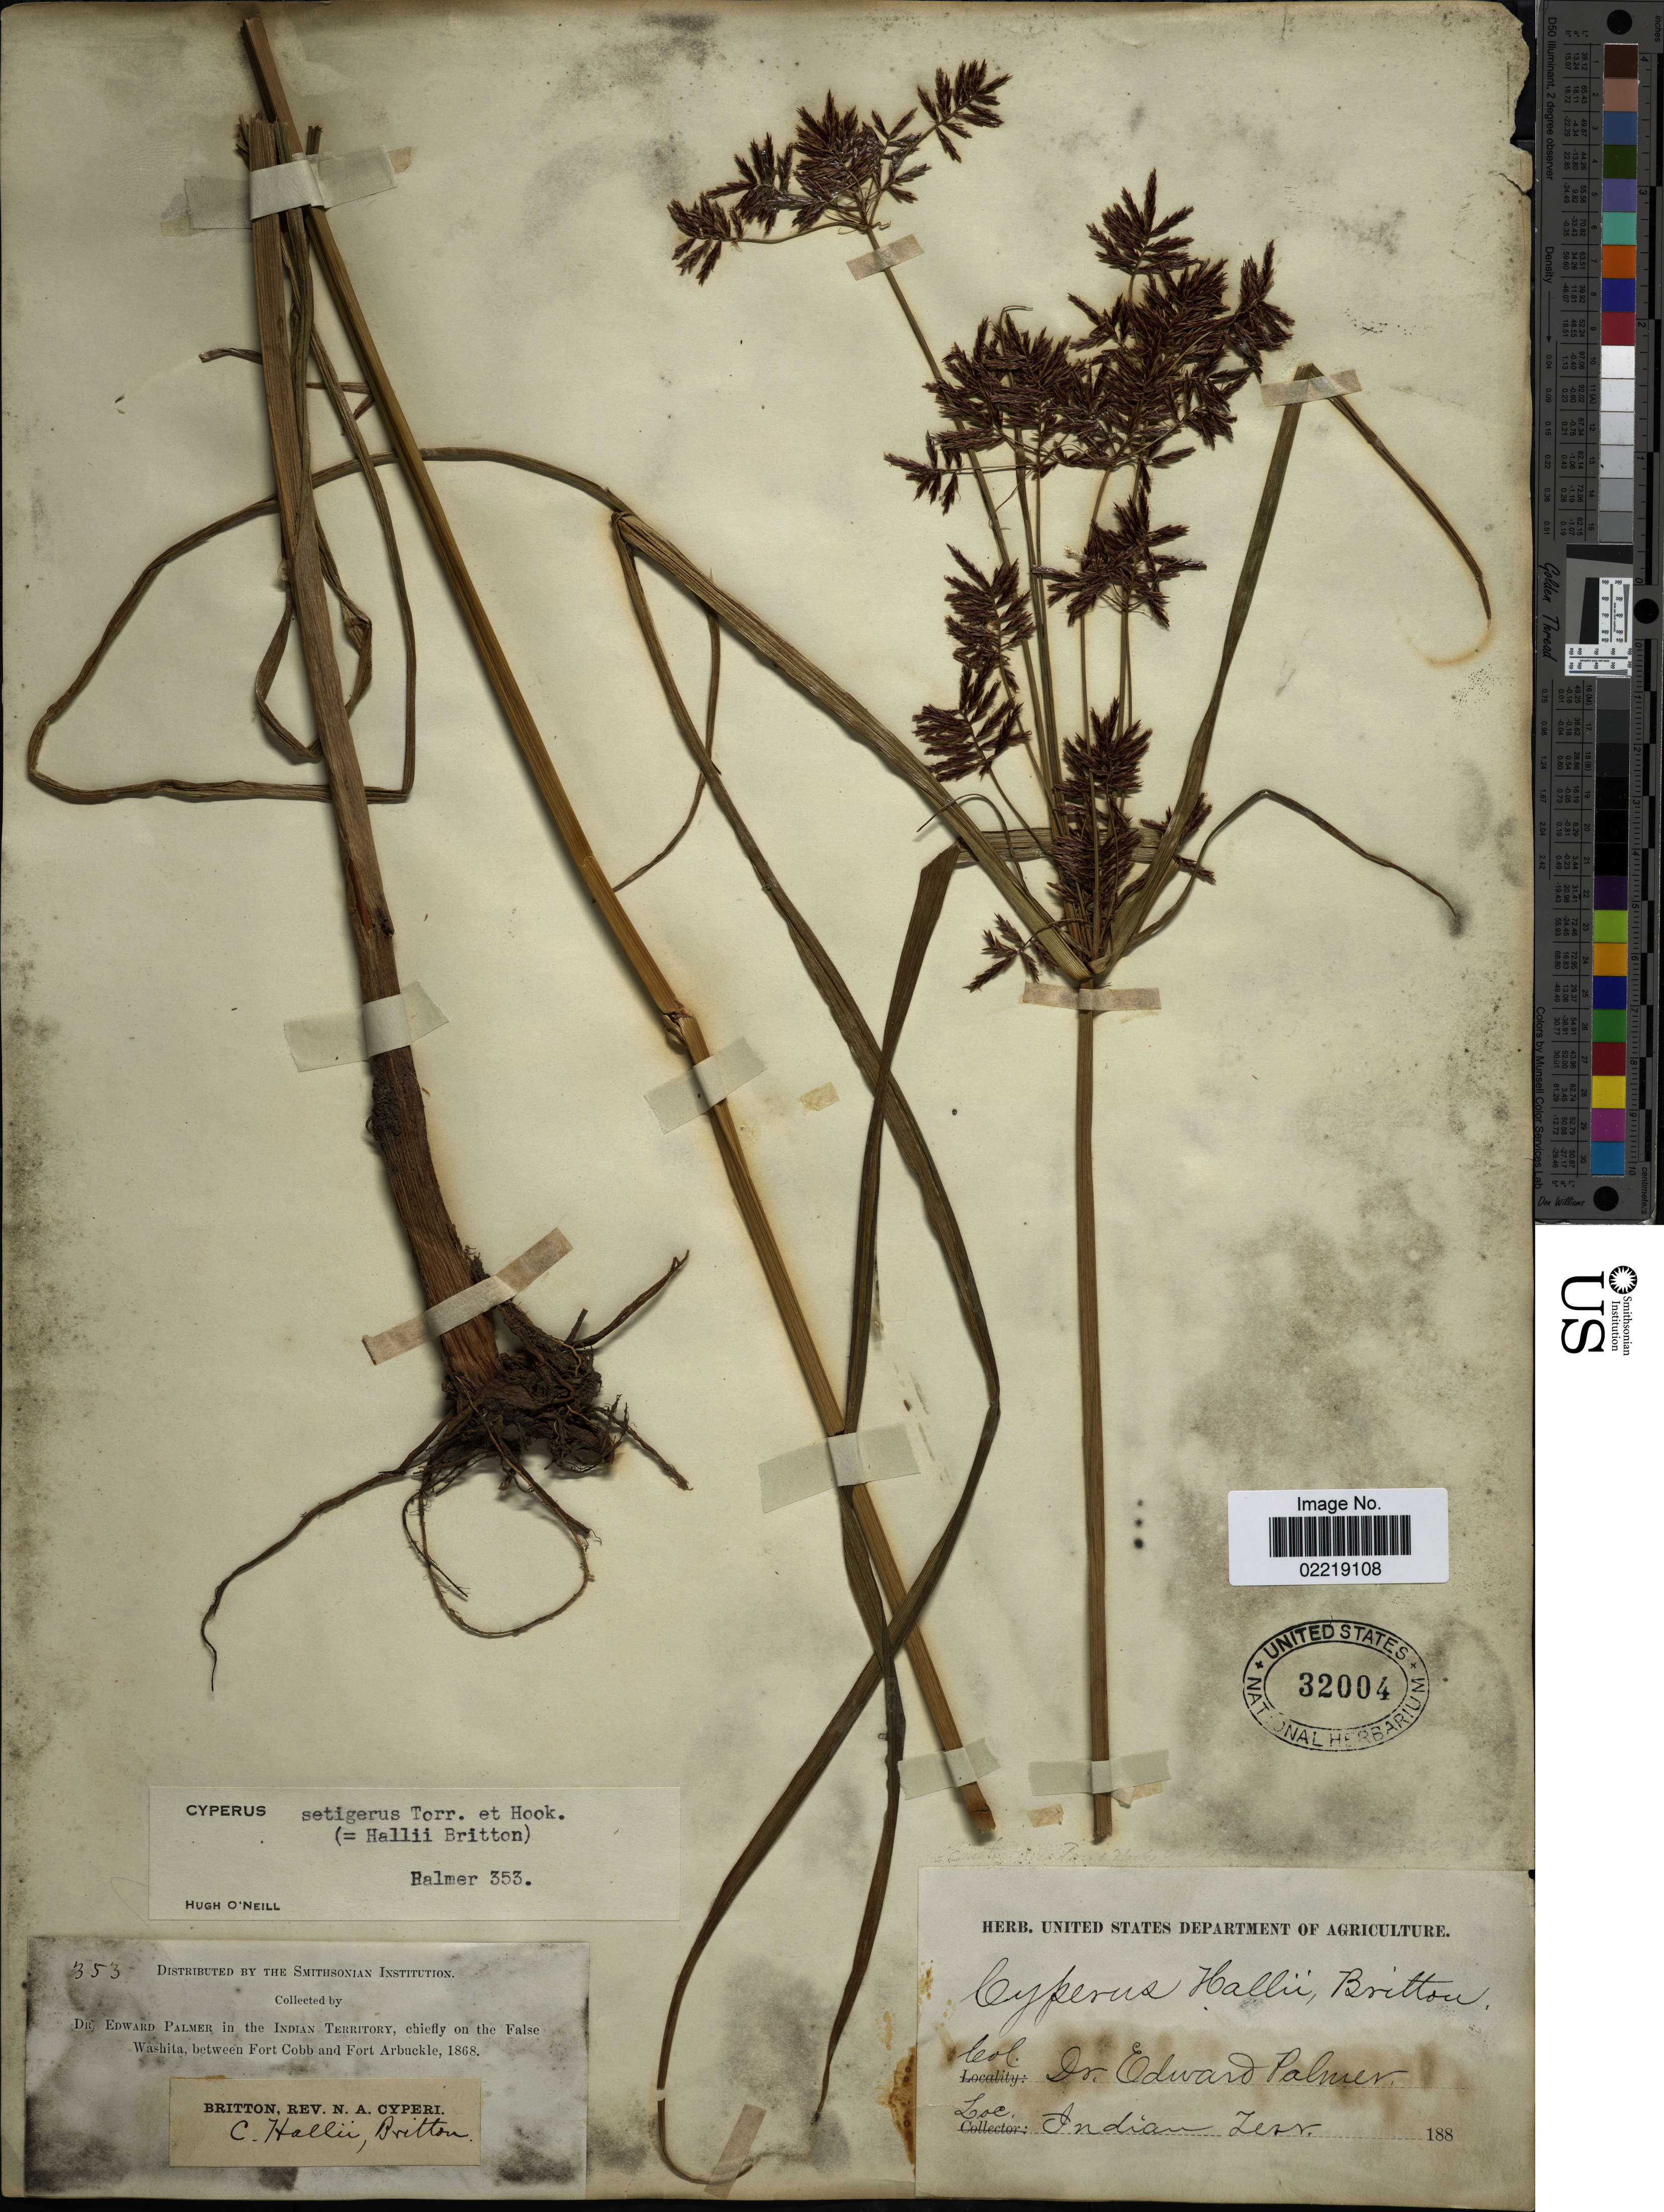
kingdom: Plantae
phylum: Tracheophyta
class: Liliopsida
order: Poales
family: Cyperaceae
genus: Cyperus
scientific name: Cyperus setigerus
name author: Torr. & Hook.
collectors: E. Palmer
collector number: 353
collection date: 1868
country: United States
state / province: Oklahoma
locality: False Washita, between Fort Cobb and Fort Arbuckle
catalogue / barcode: US 32004